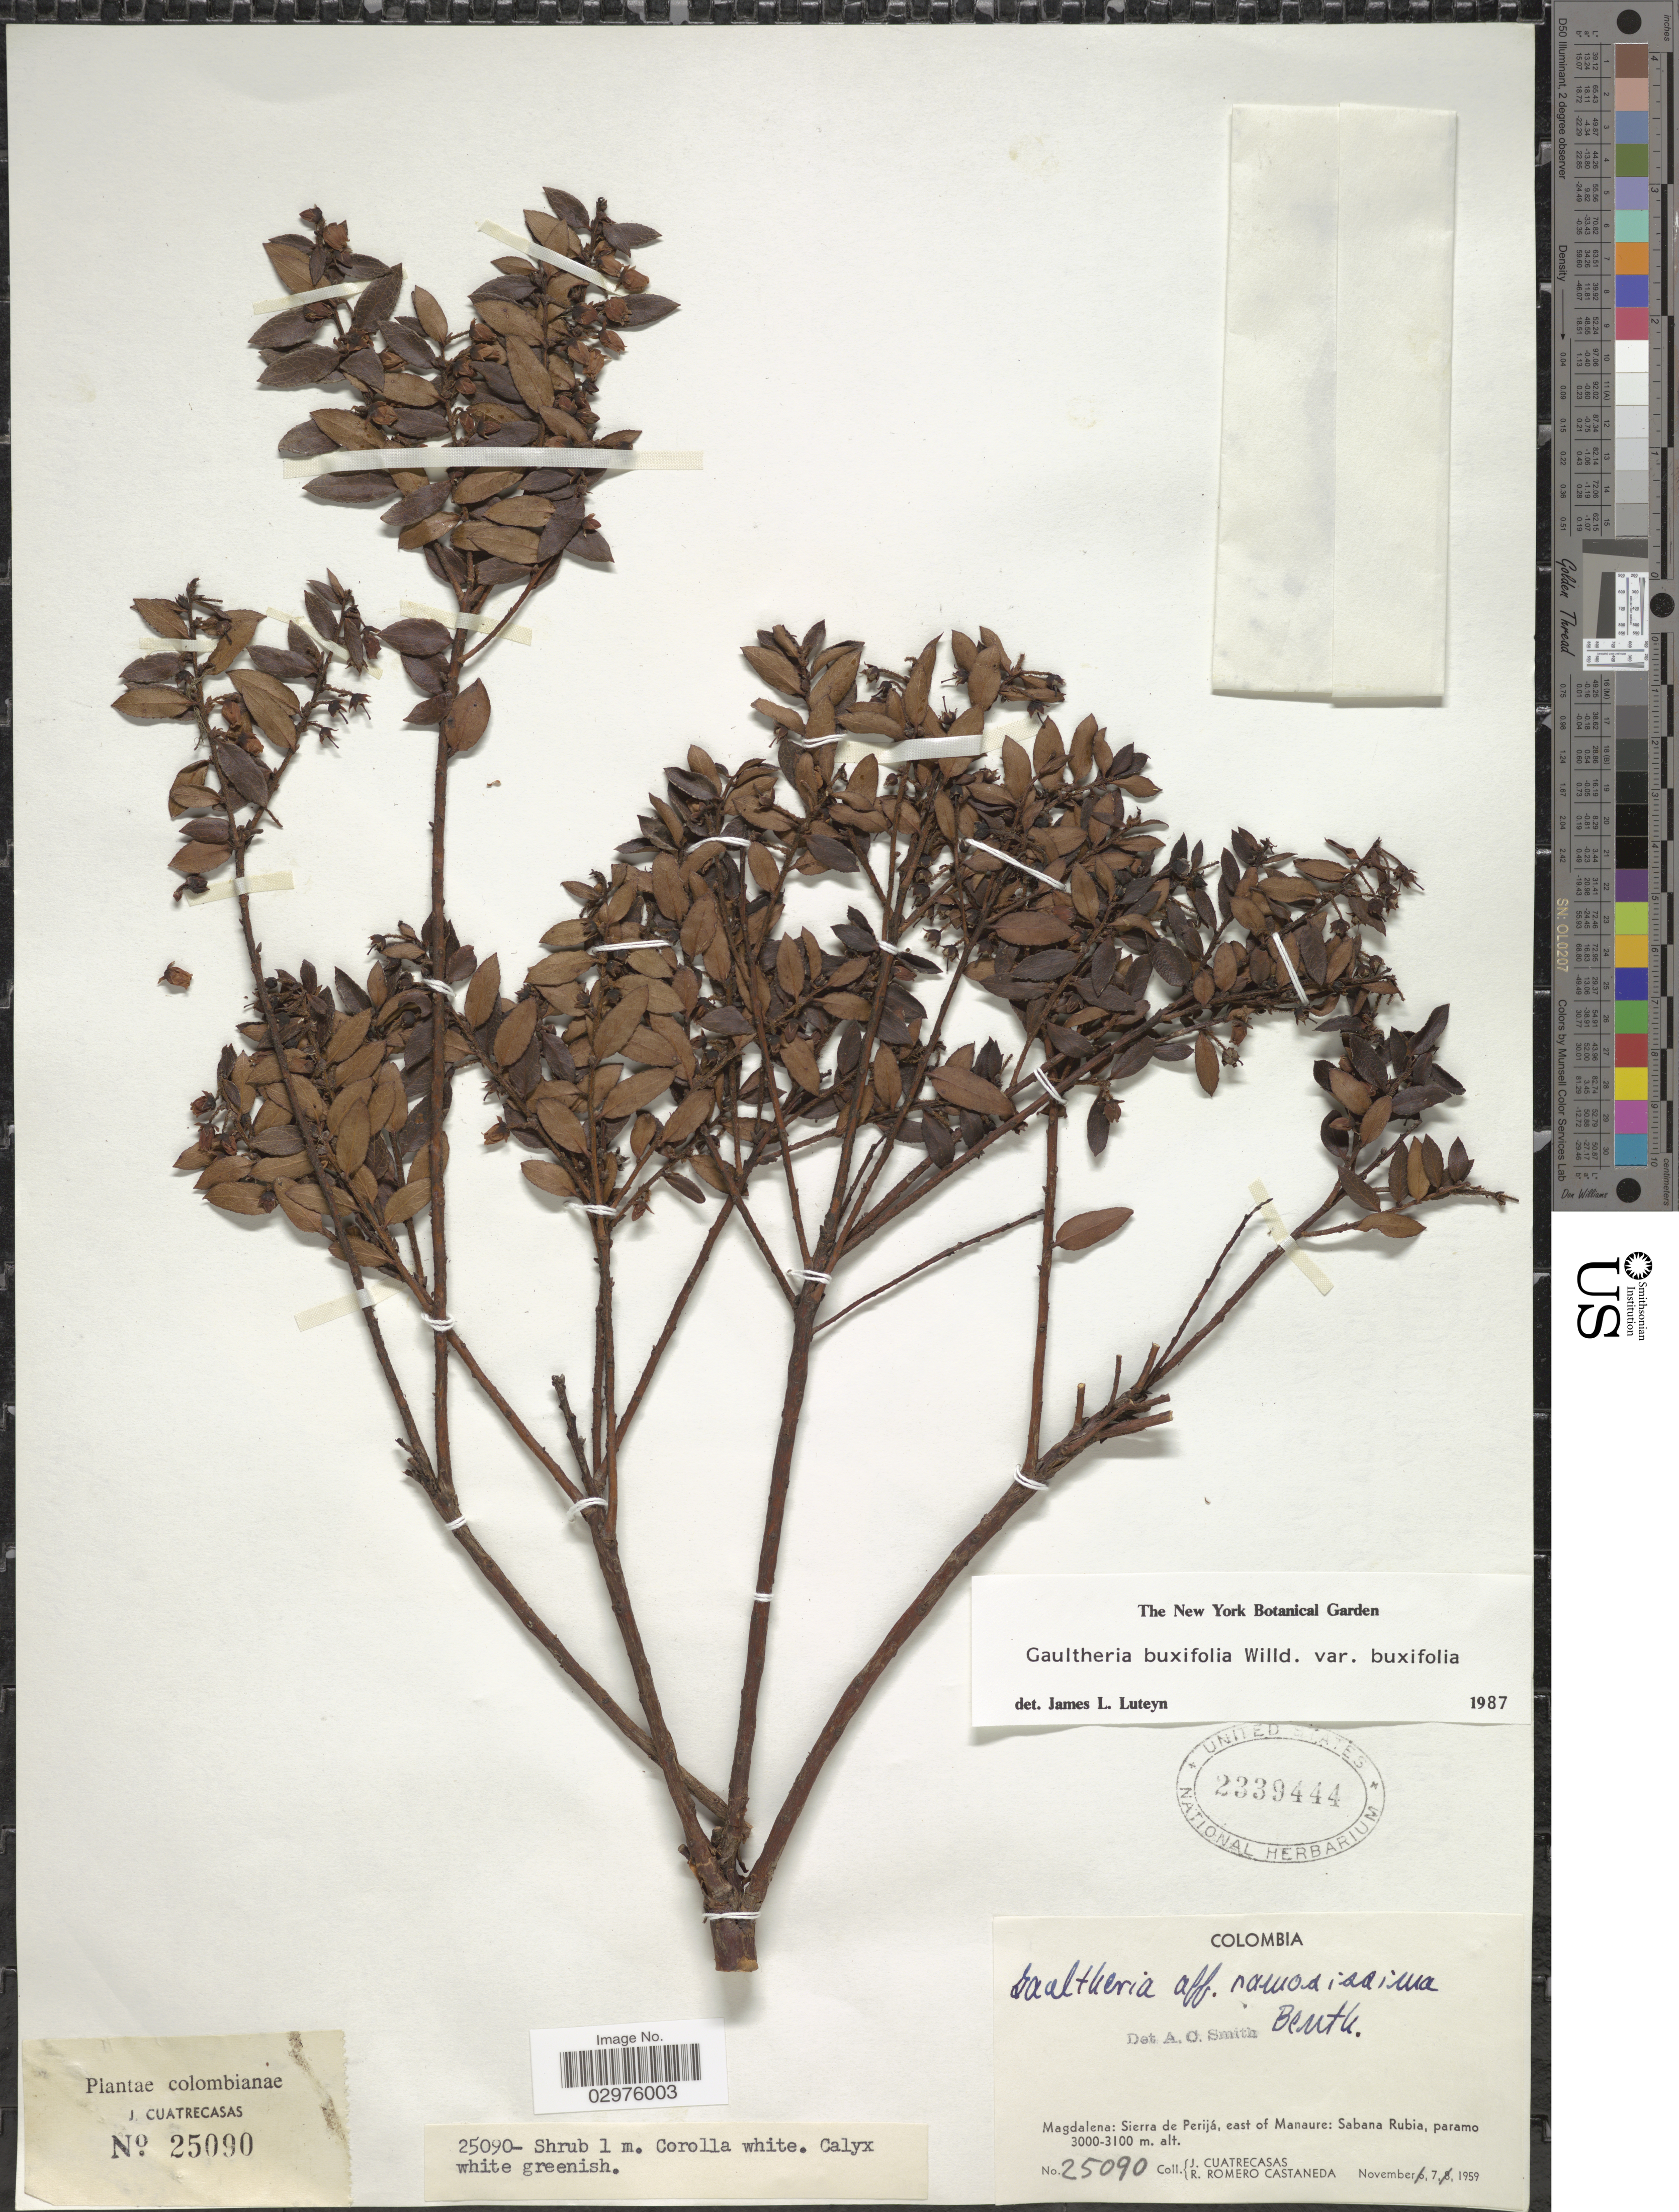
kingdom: Plantae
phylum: Tracheophyta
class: Magnoliopsida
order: Ericales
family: Ericaceae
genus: Gaultheria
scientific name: Gaultheria buxifolia var. buxifolia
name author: Willd.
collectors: J. Cuatrecasas & R. Romero Castañeda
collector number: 25090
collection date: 1959-11-07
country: Colombia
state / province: Magdalena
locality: Magdalena: Sierra de Perijá, east of Manaure: Sabana Rubia.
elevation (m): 3000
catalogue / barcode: US 2339444